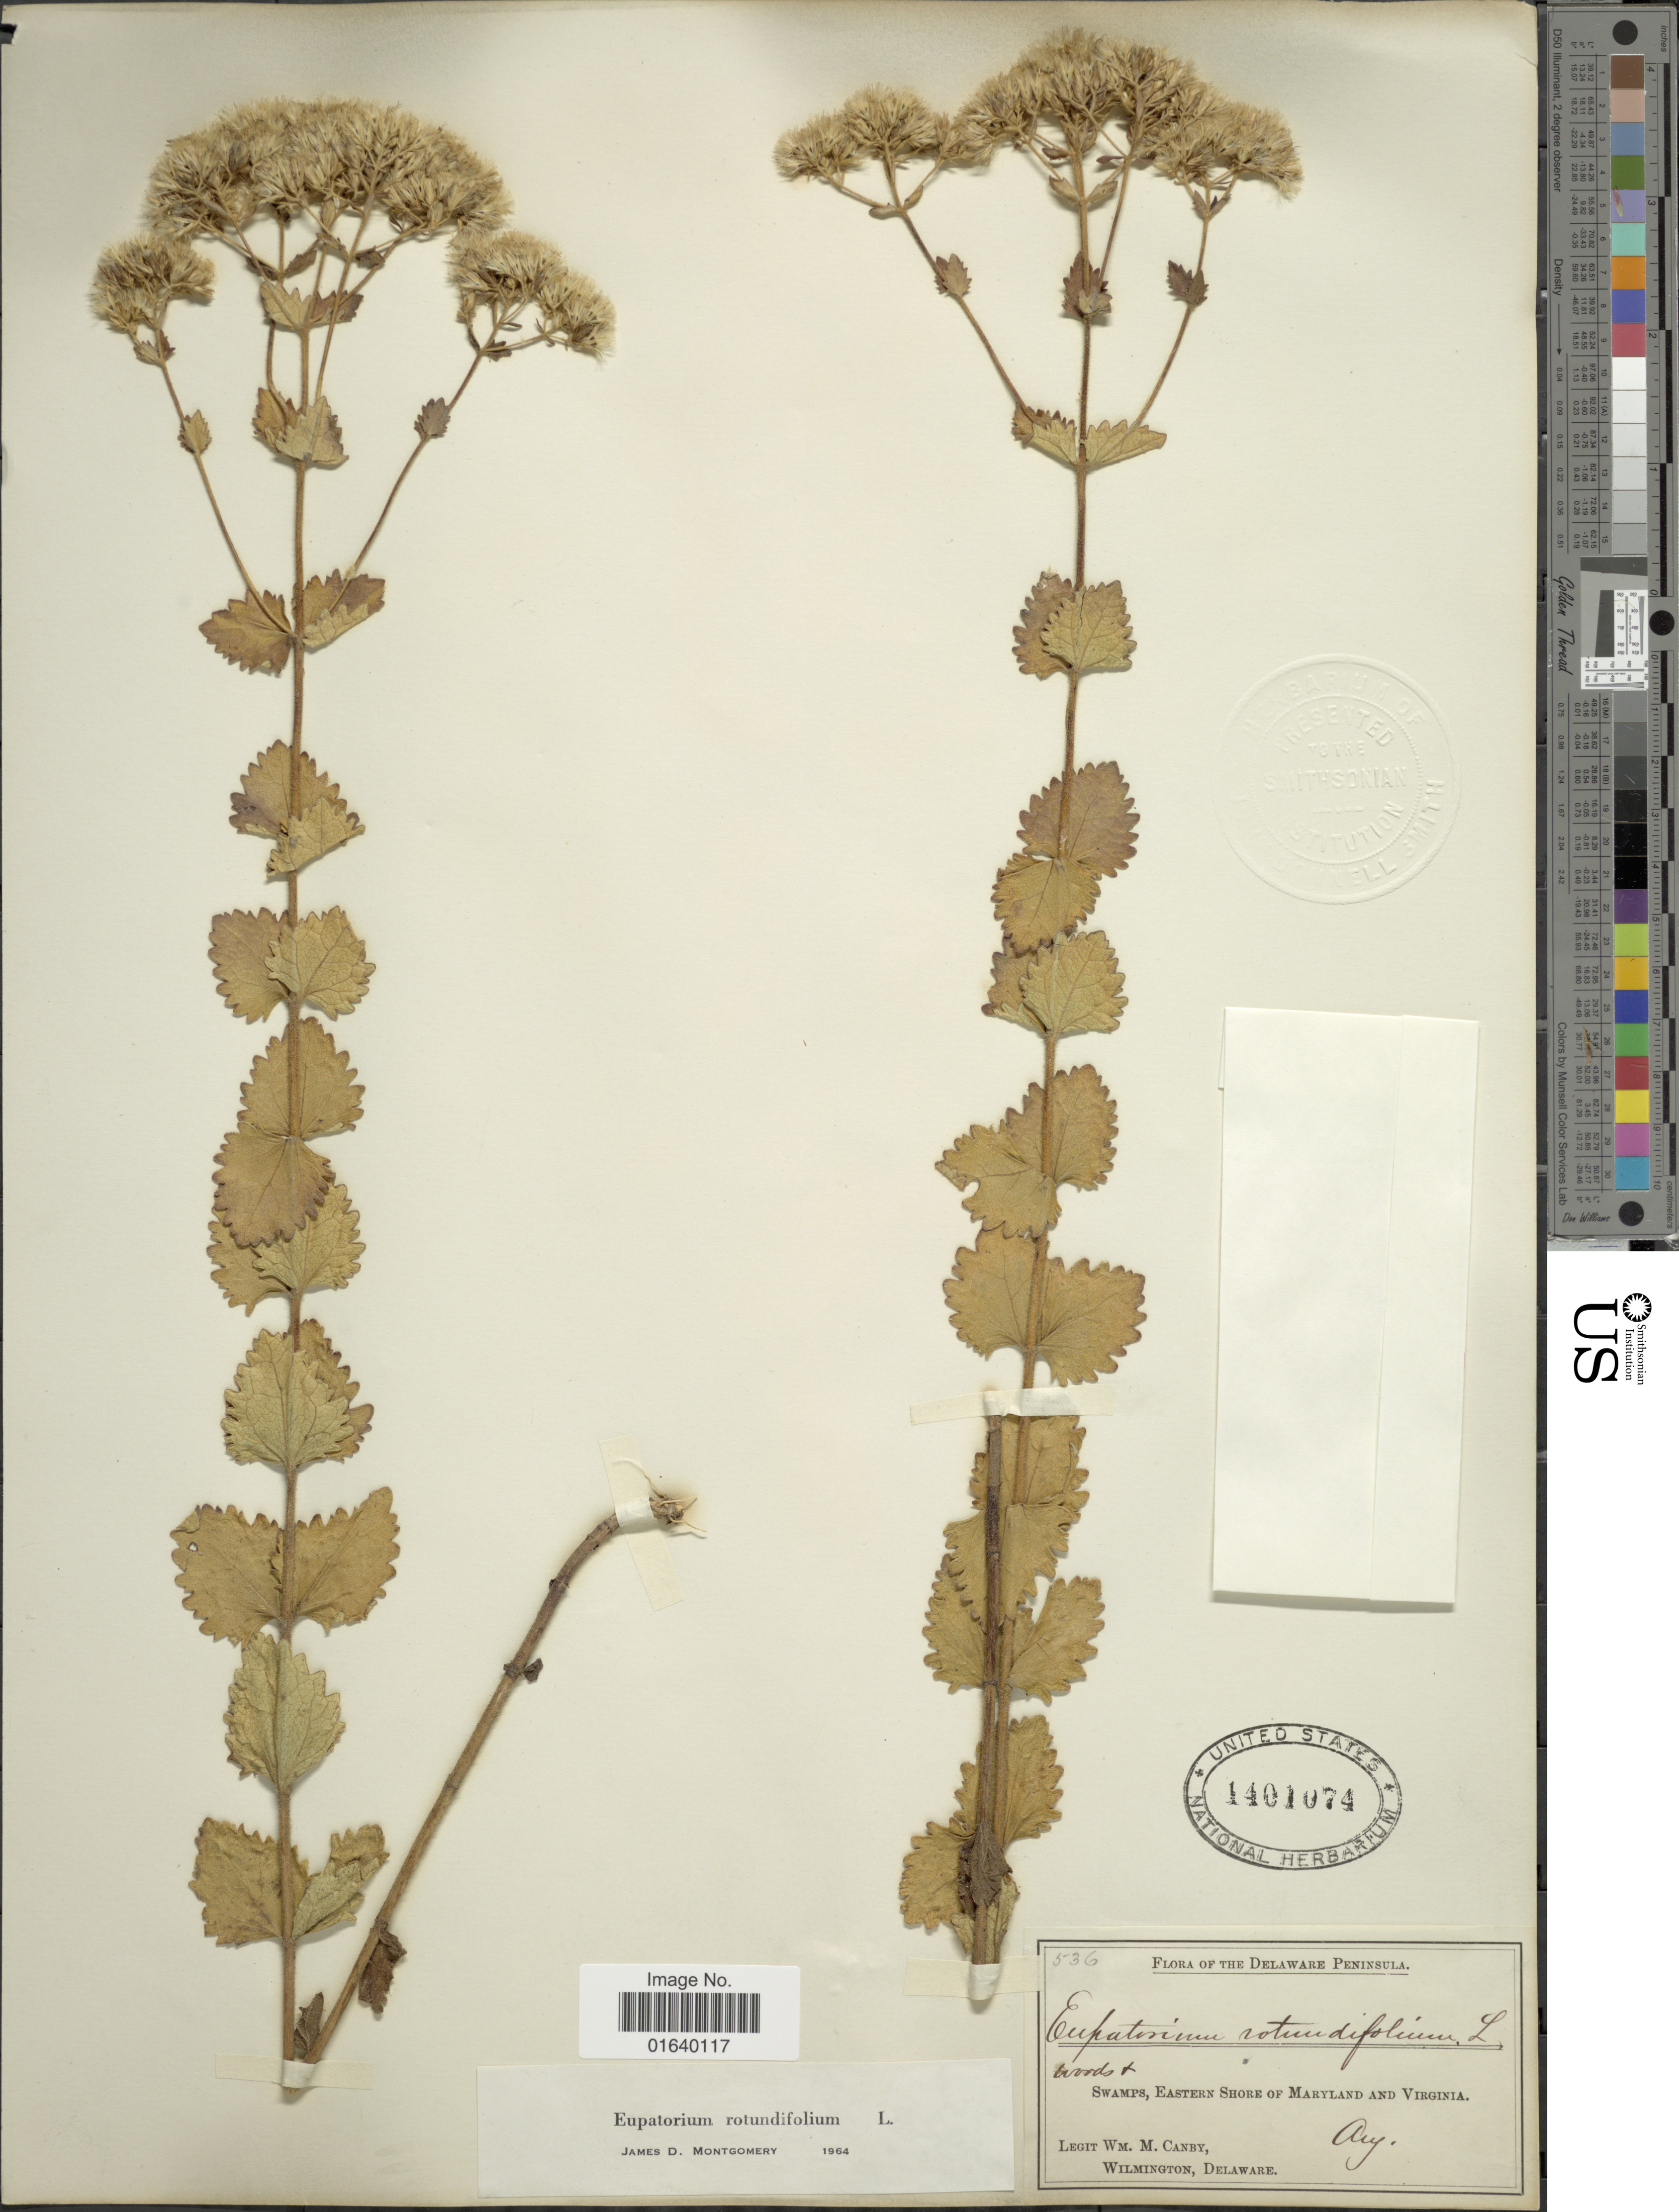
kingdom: Plantae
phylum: Tracheophyta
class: Magnoliopsida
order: Asterales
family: Asteraceae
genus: Eupatorium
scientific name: Eupatorium rotundifolium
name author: L.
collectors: W. M. Canby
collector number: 536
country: United States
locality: The Delaware Peninsula, Swamps, Eastern Shore of Maryland and Virginia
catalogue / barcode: US 1401074